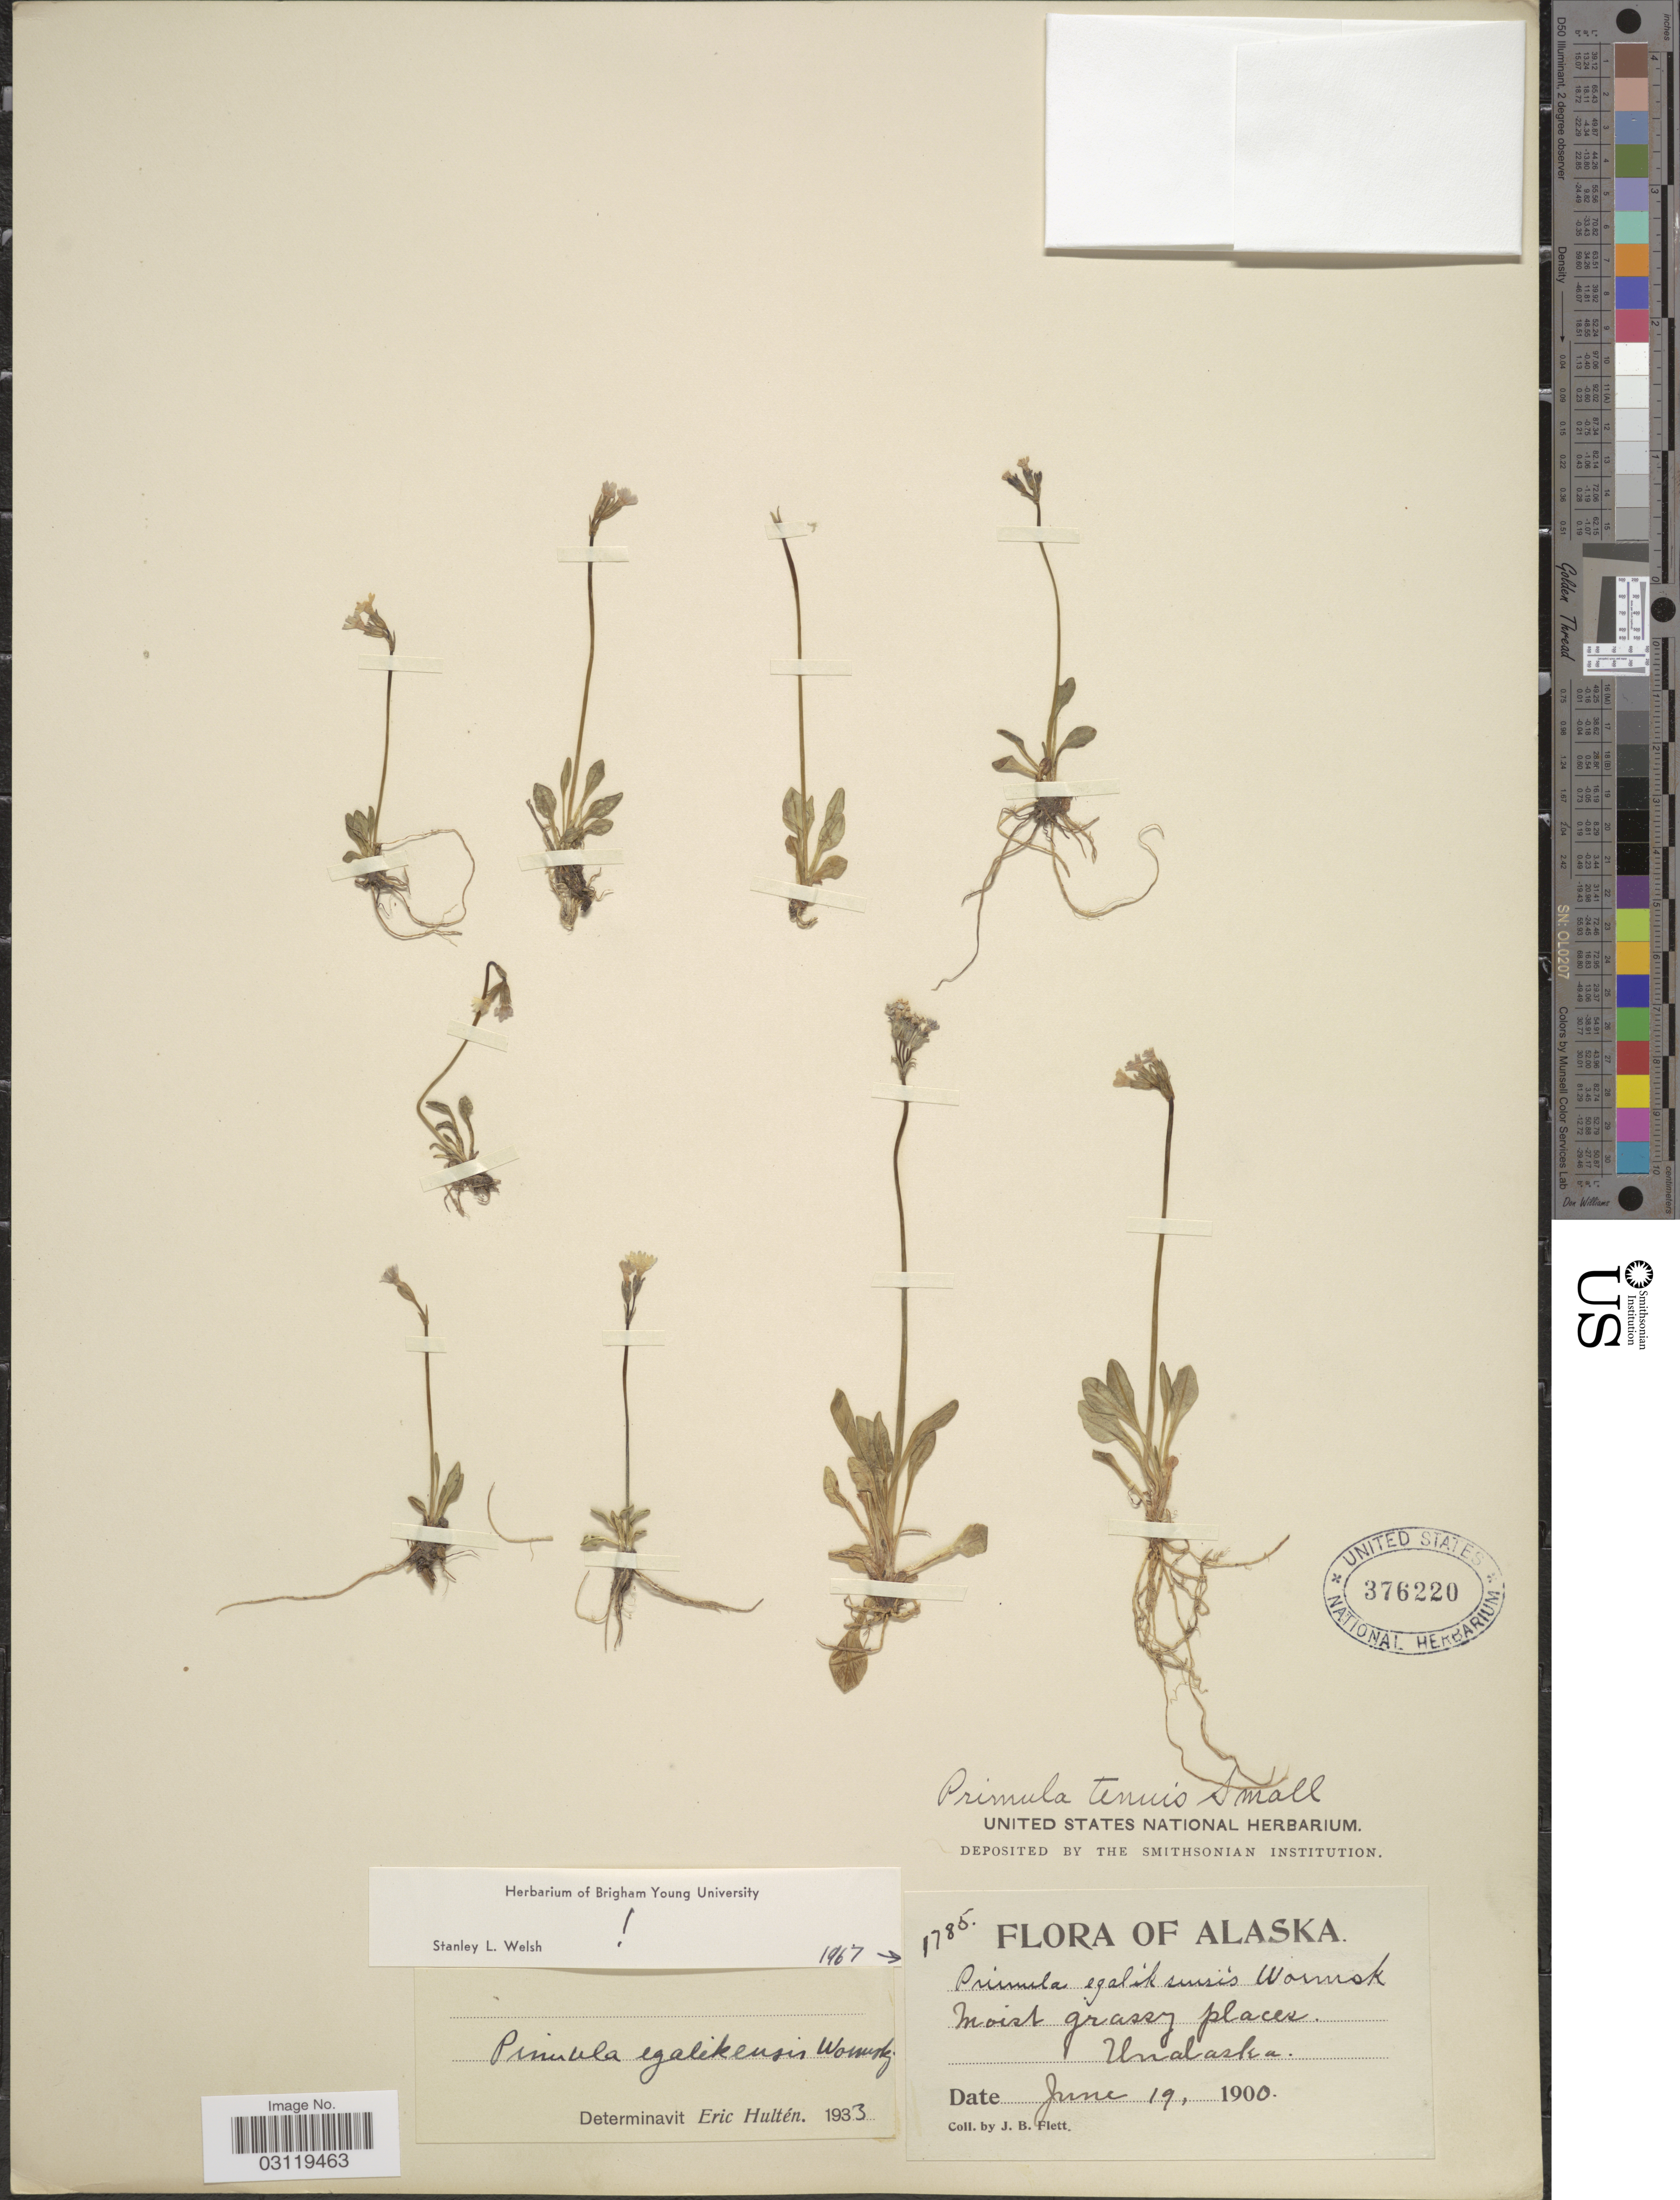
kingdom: Plantae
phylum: Tracheophyta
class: Magnoliopsida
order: Ericales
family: Primulaceae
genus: Primula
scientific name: Primula egaliksensis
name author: Wormsk.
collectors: J. Flett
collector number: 1785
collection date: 1900-06-19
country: United States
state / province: Alaska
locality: Unalaska.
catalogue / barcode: US 376220